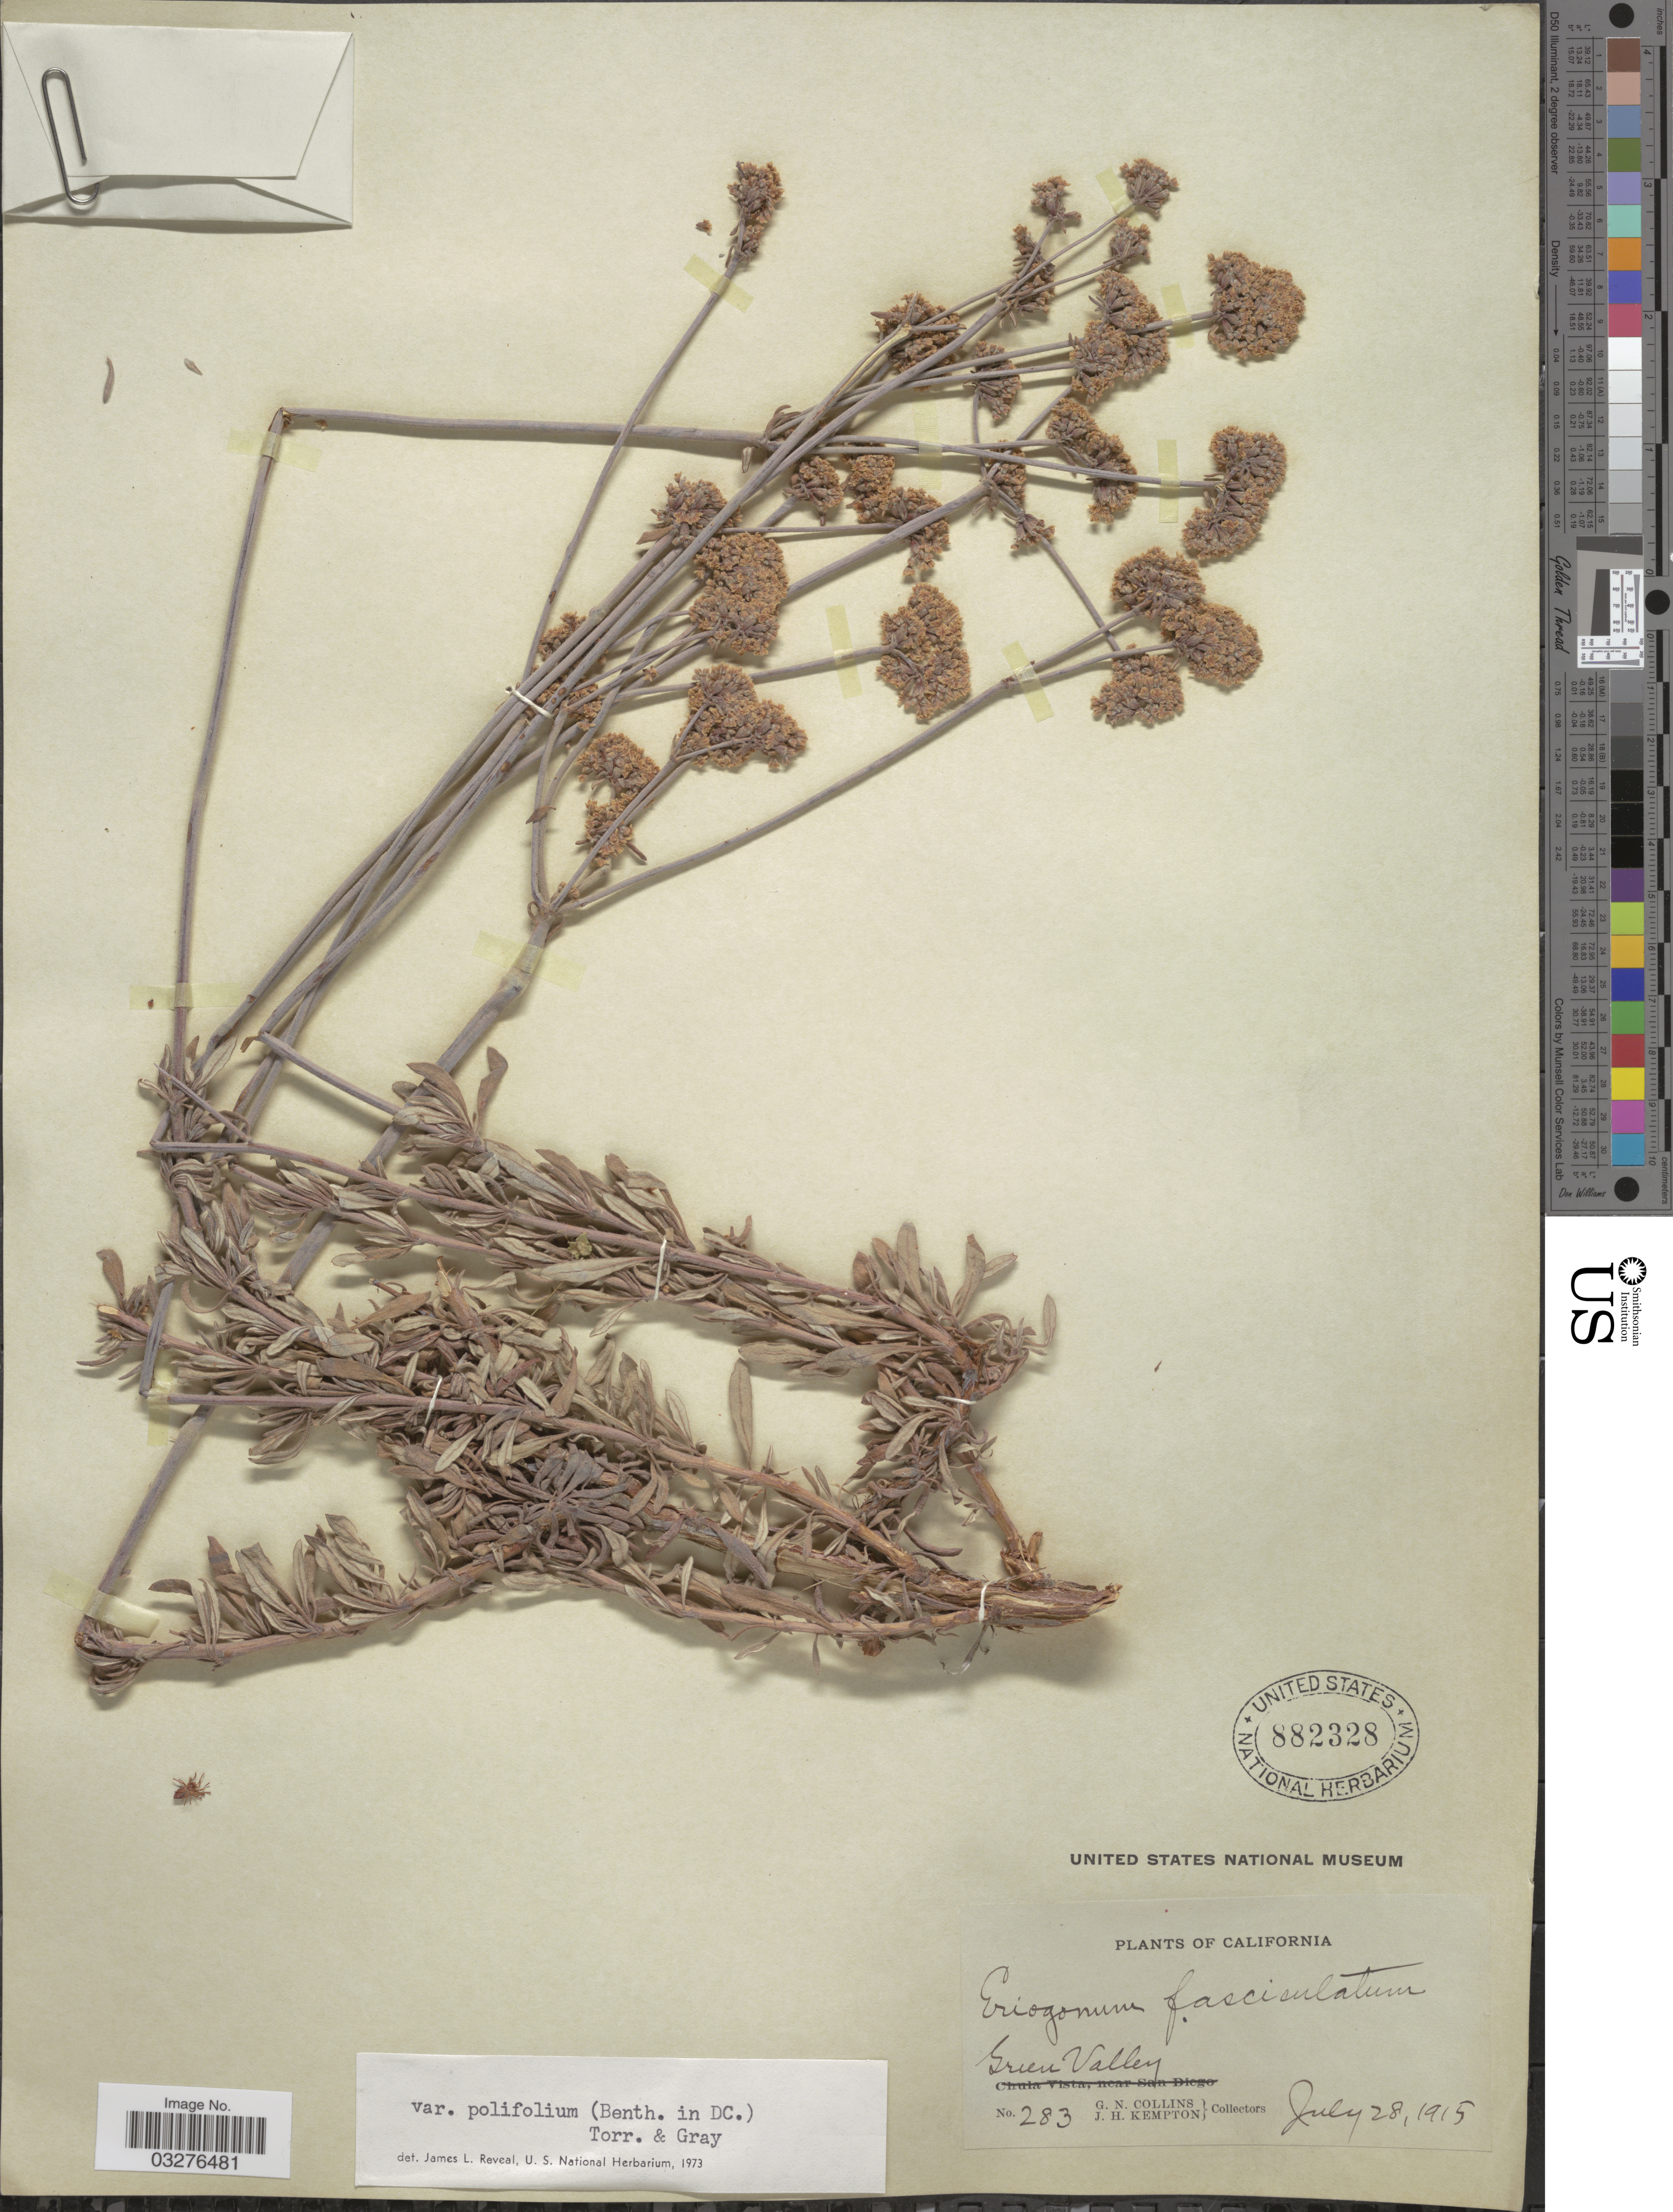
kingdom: Plantae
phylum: Tracheophyta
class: Magnoliopsida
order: Caryophyllales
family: Polygonaceae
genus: Eriogonum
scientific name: Eriogonum fasciculatum var. polifolium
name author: (Benth.) Torr. & A. Gray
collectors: G. Collins & J. H. Kempton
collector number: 283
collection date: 1915-07-28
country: United States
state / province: California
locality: Green Valley.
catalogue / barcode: US 882328